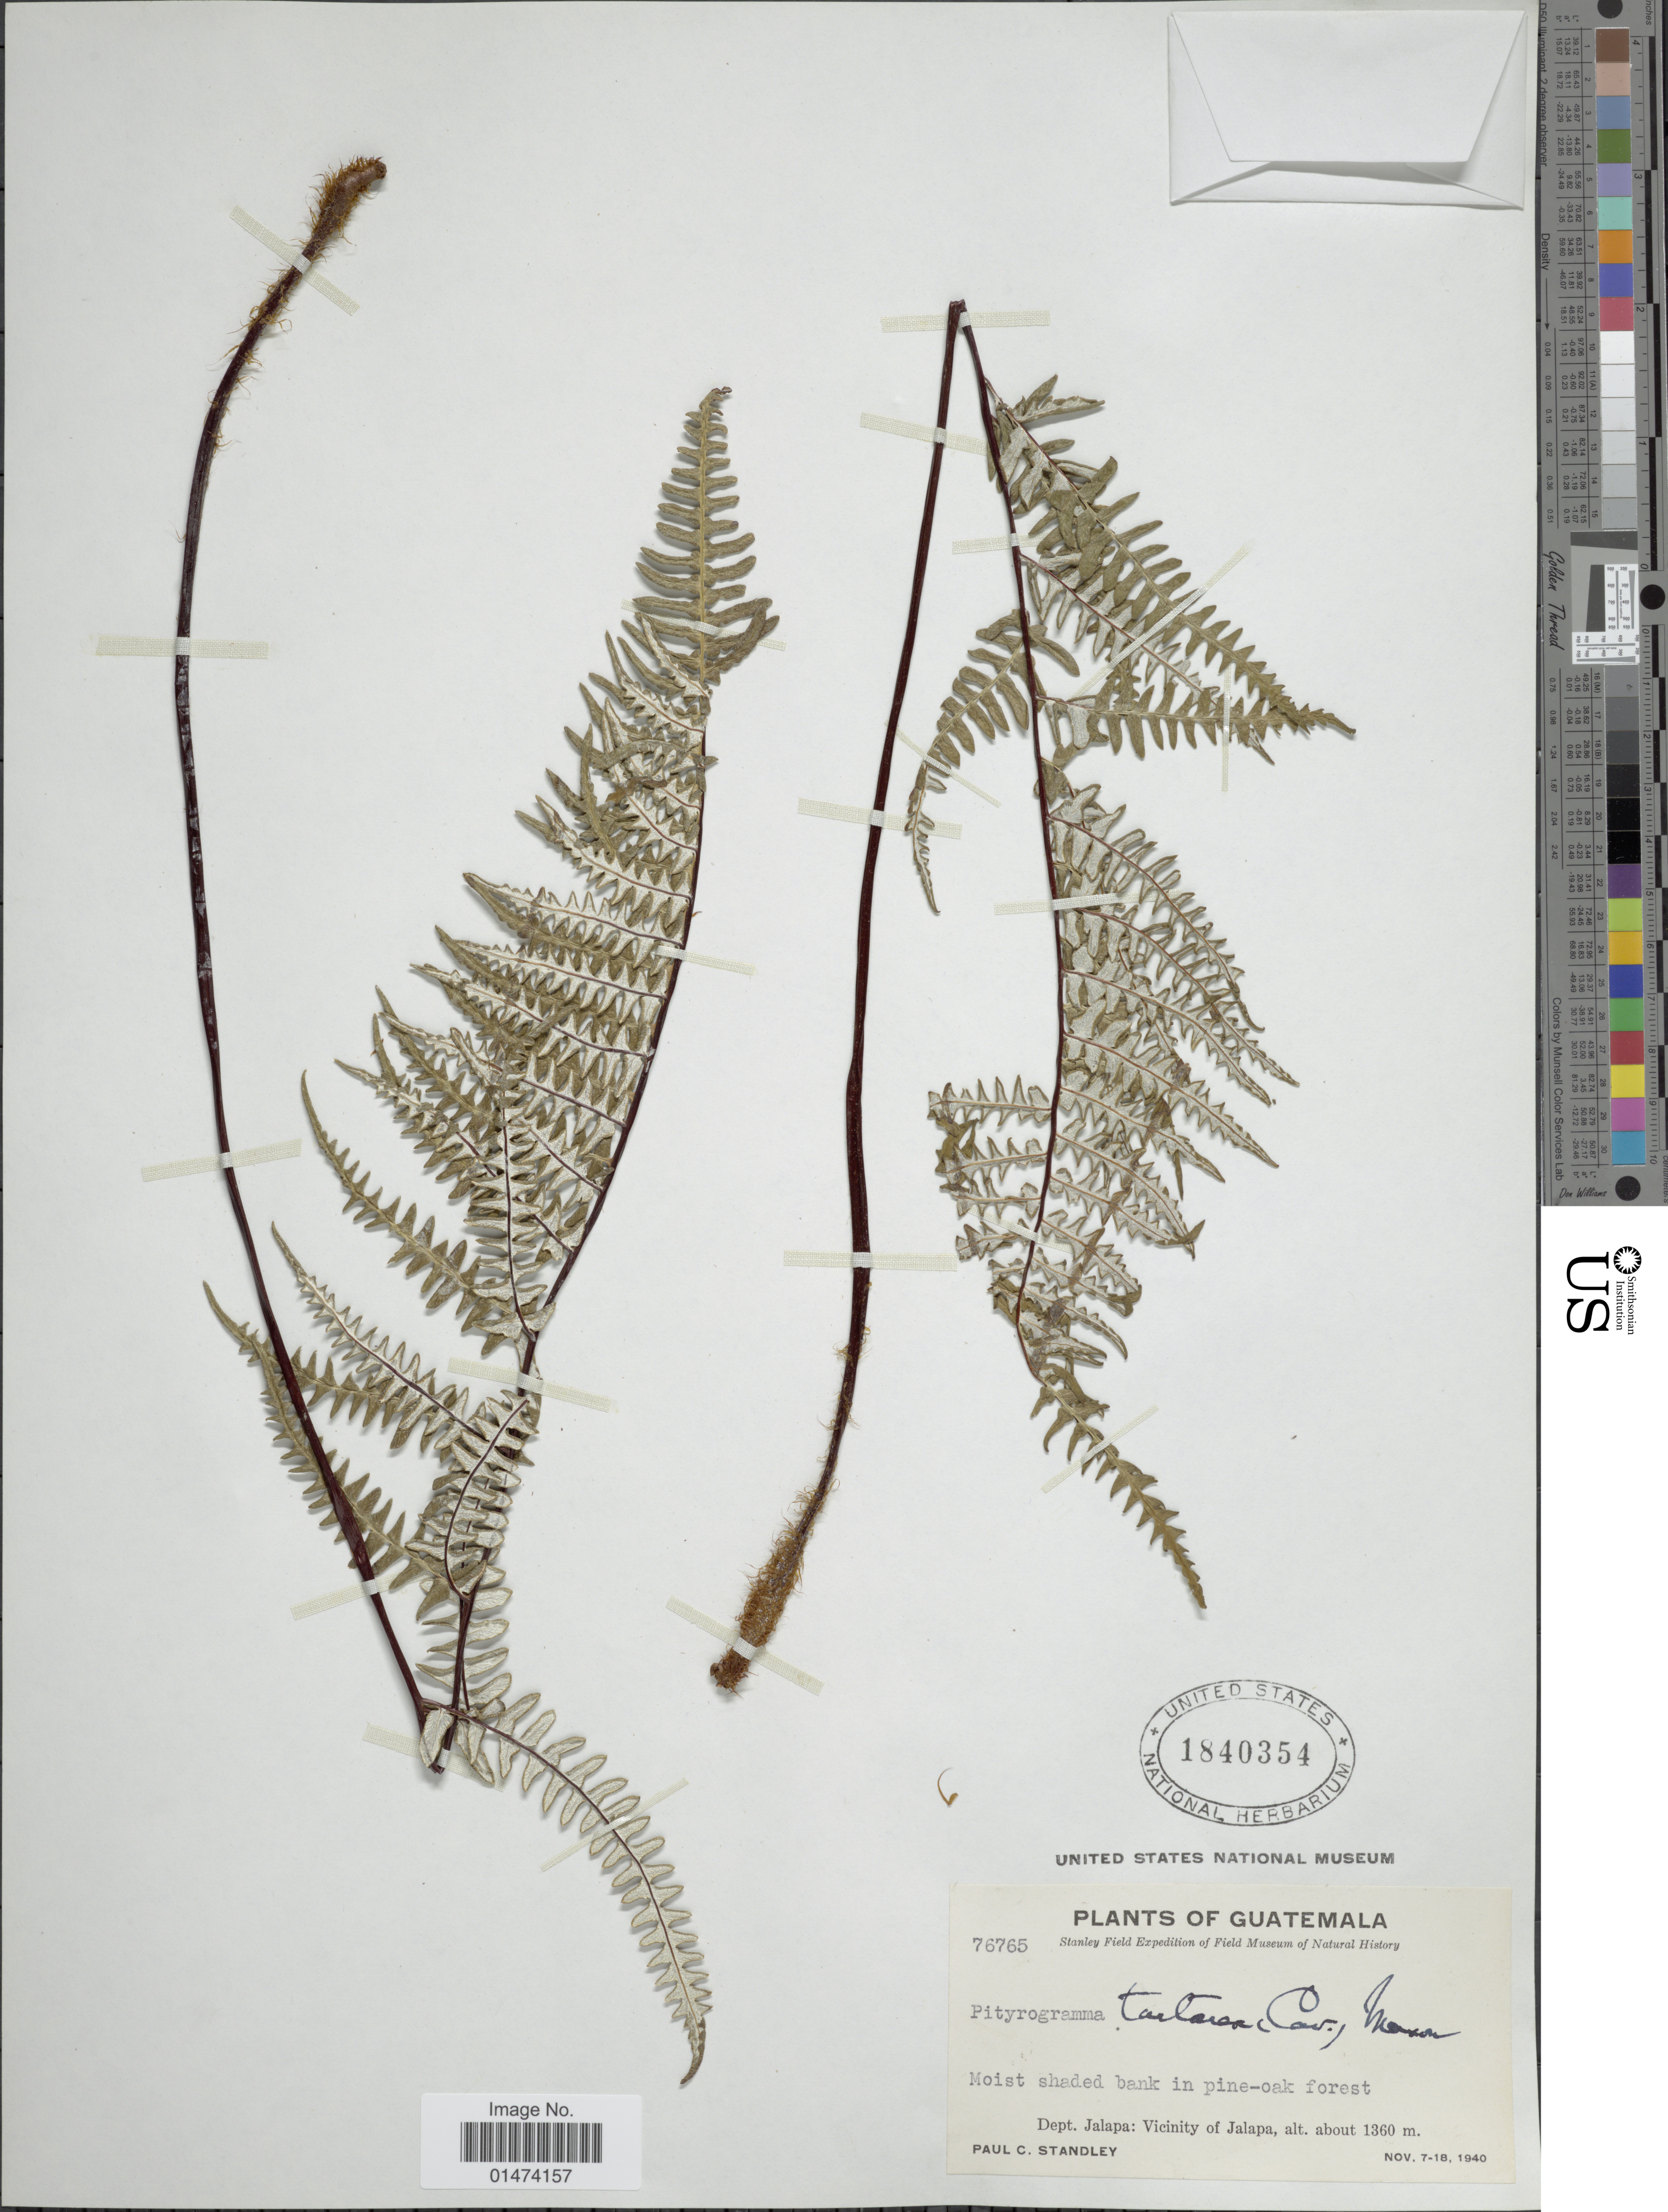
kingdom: Plantae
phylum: Tracheophyta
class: Polypodiopsida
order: Polypodiales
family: Pteridaceae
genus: Pityrogramma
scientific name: Pityrogramma tartarea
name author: (Cav.) Maxon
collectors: P. C. Standley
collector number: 76765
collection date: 1940-11-07/1940-11-18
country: Guatemala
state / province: Jalapa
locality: Vicinity of Jalapa, Moist shaded bank in pine-oak forest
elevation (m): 1360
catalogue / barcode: US 1840354